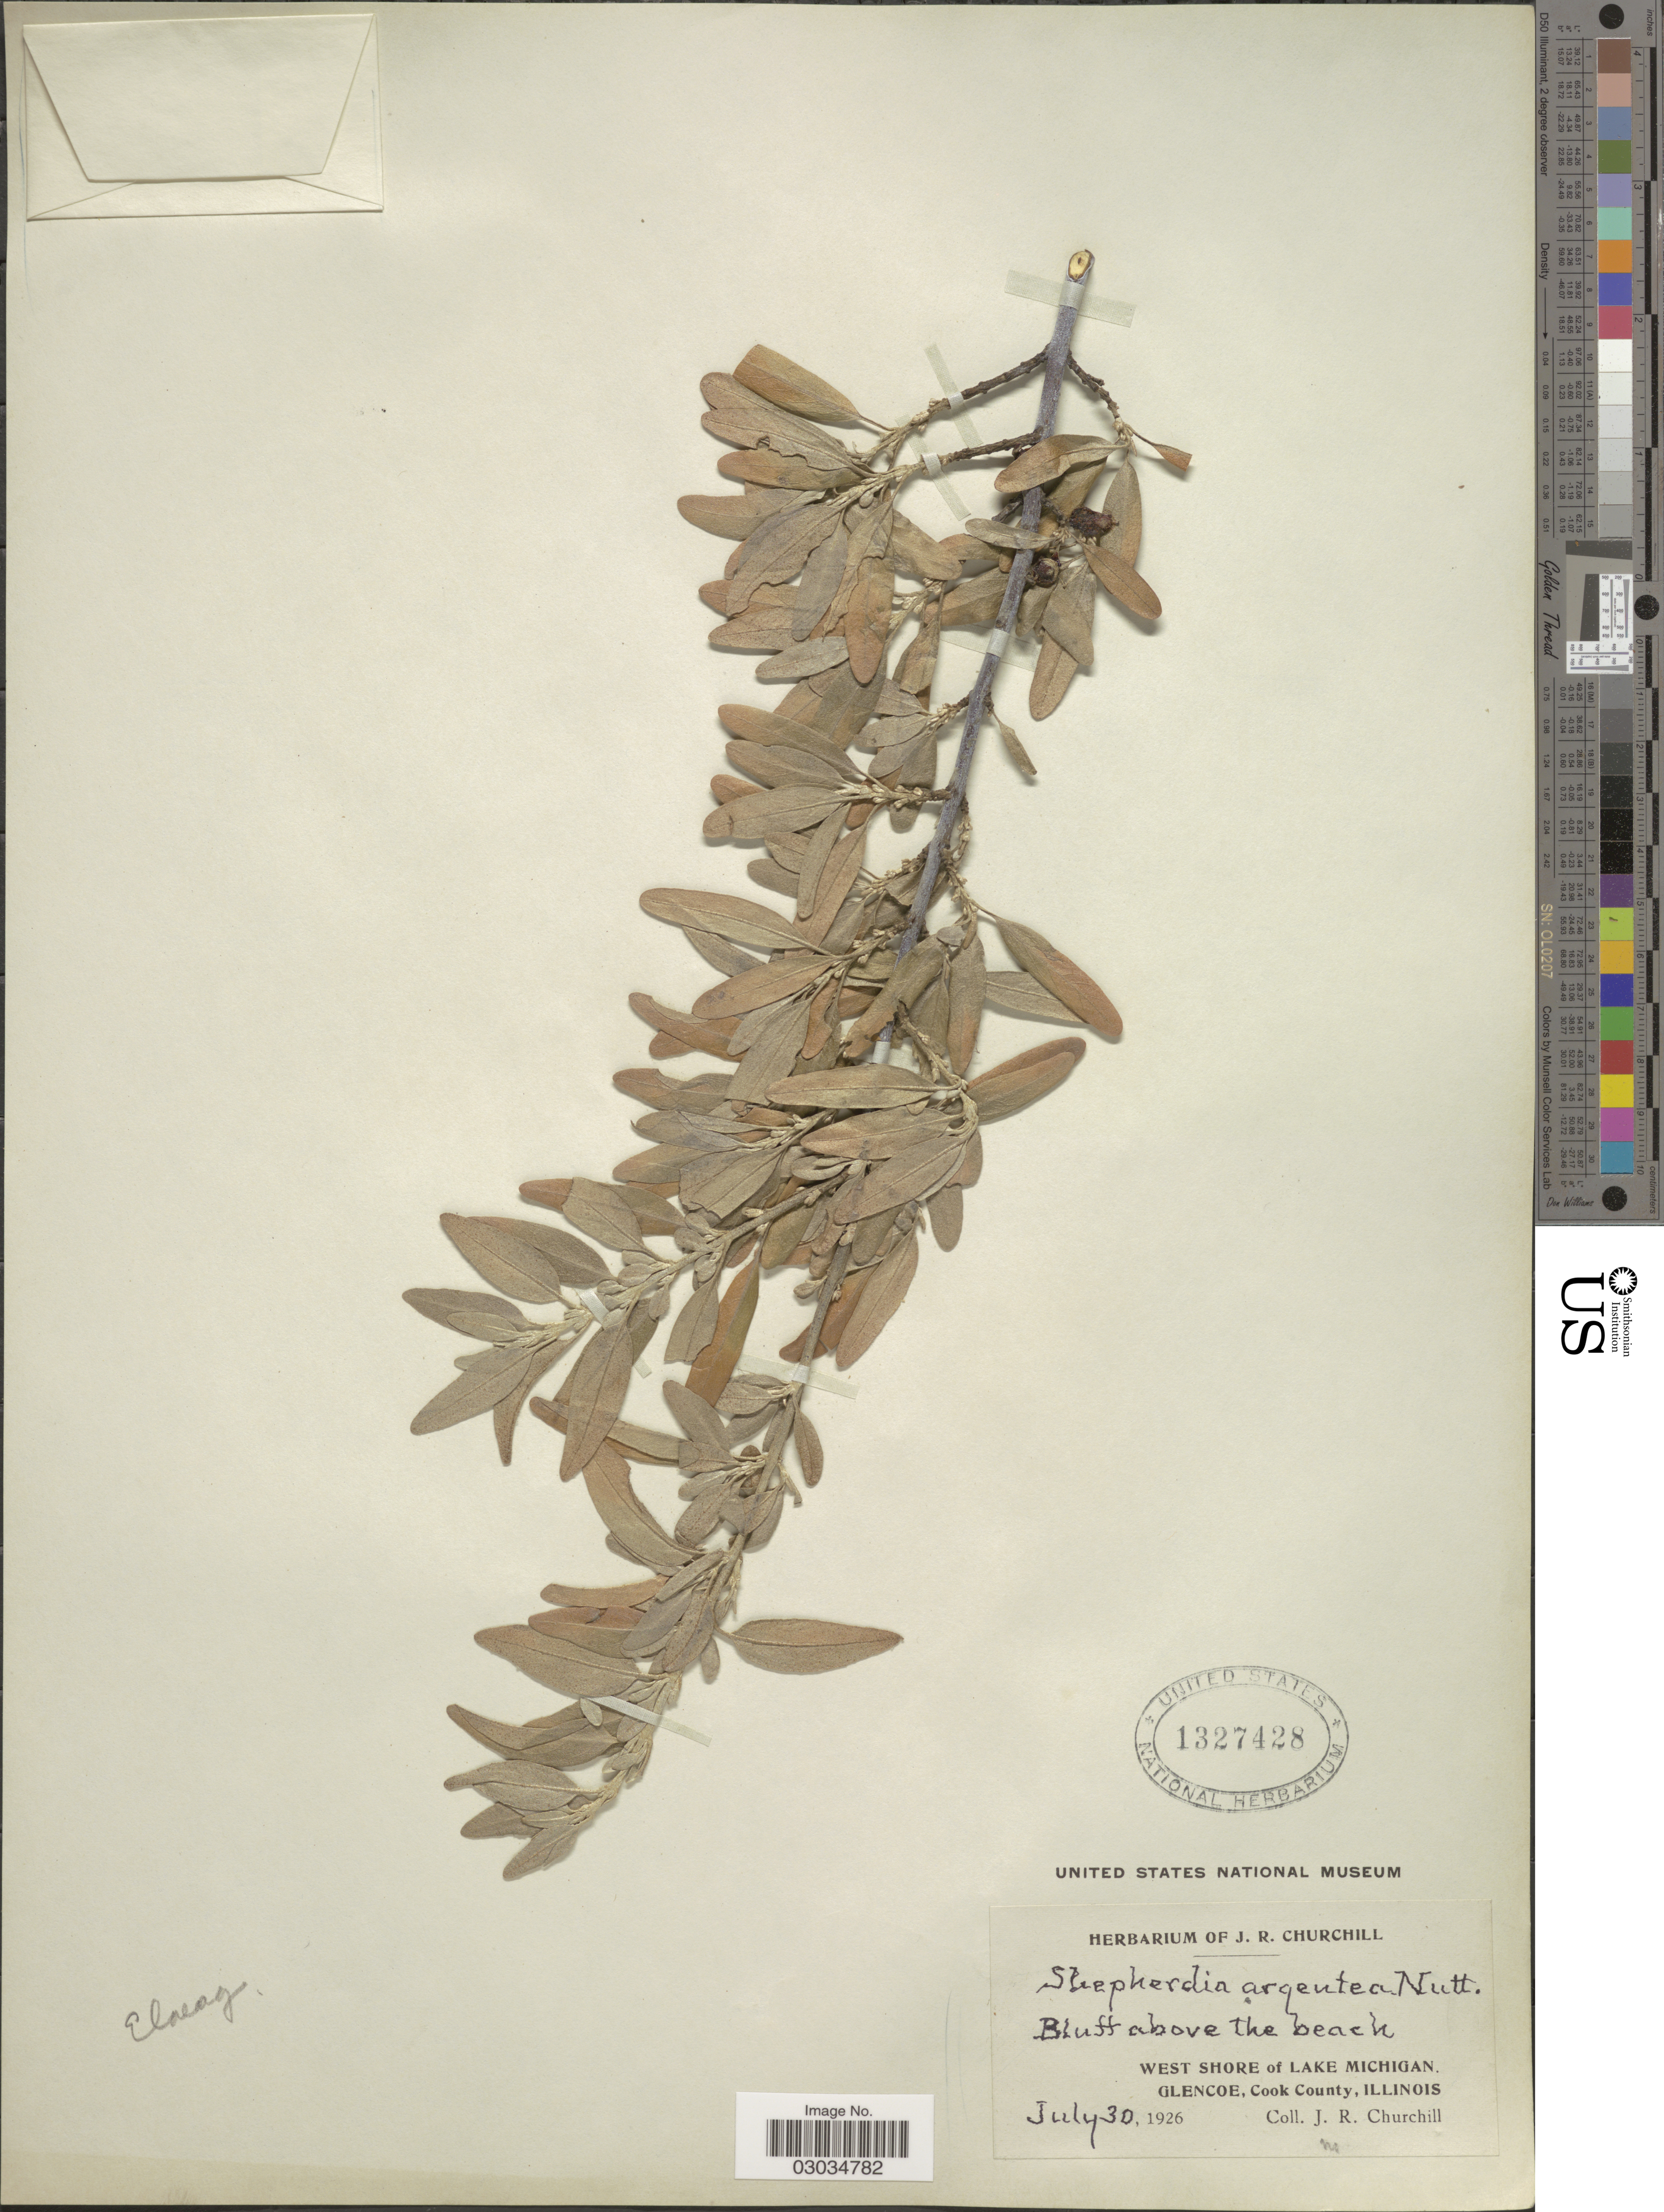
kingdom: Plantae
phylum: Tracheophyta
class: Magnoliopsida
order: Rosales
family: Elaeagnaceae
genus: Shepherdia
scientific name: Shepherdia argentea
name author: (Pursh) Nutt.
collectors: J. Churchill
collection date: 1926-07-30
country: United States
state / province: Illinois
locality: West shore of Lake Michigan. Glencoe, Cook County.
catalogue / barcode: US 1327428